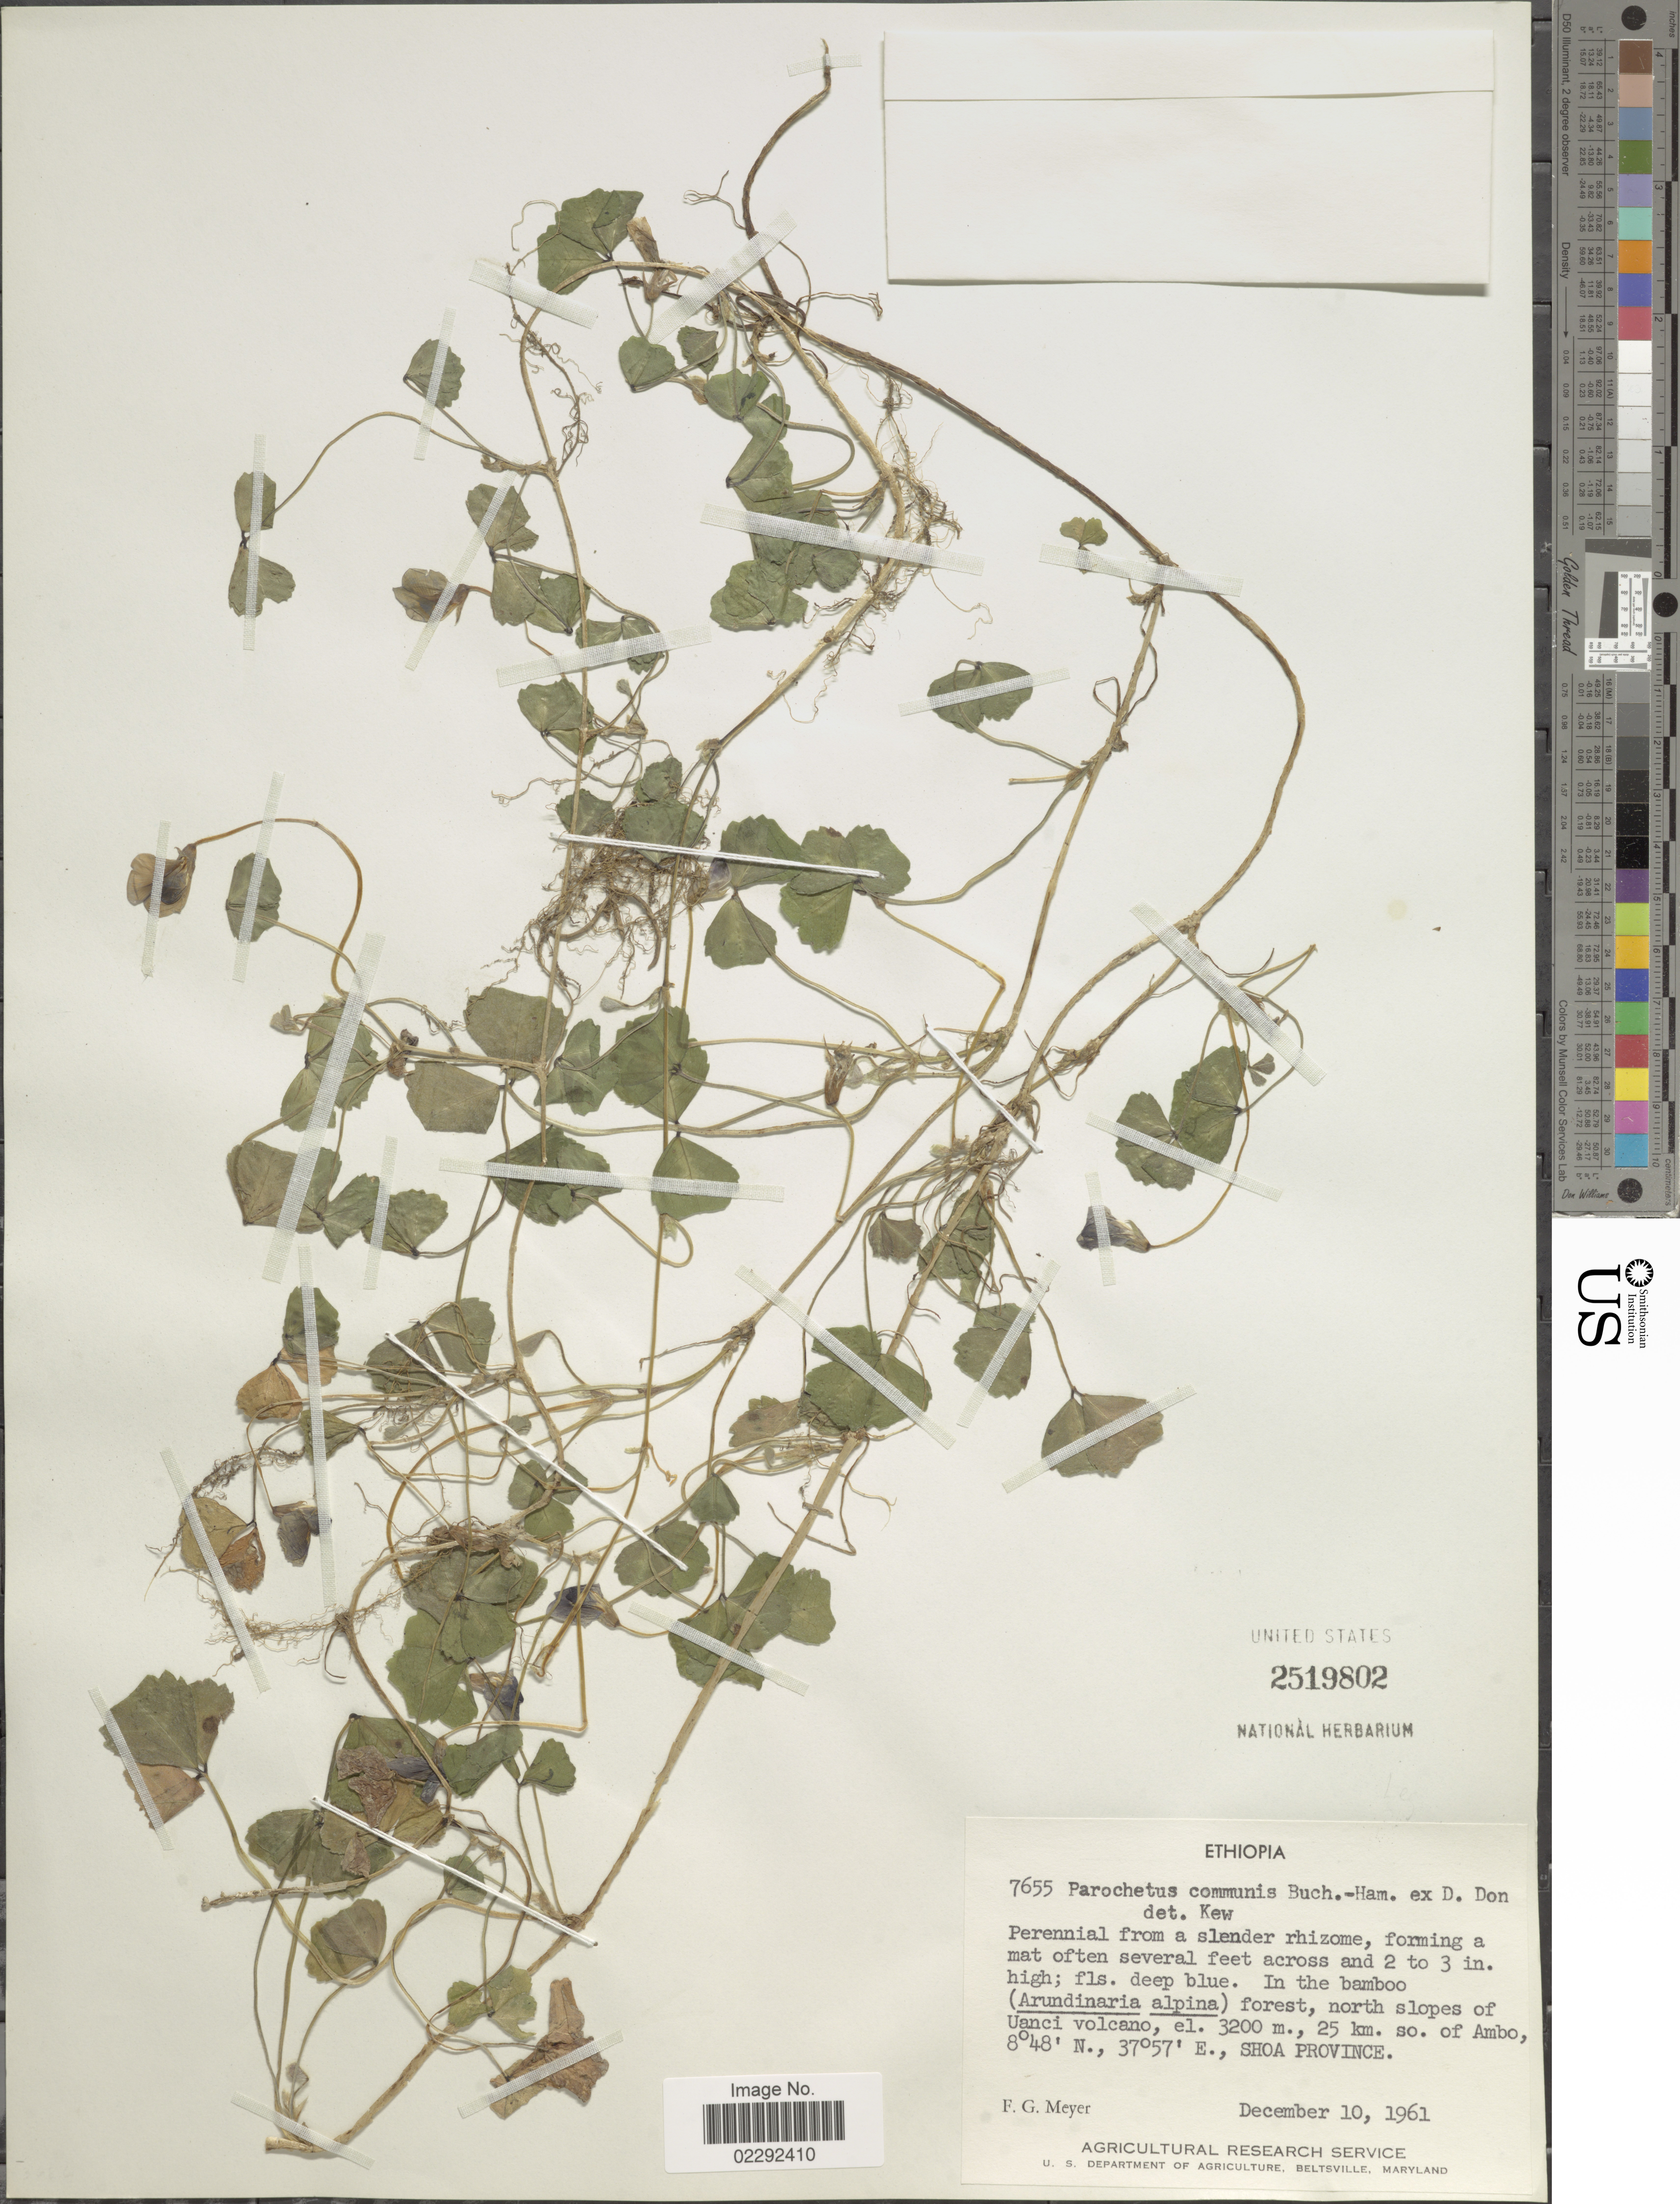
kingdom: Plantae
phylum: Tracheophyta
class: Magnoliopsida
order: Fabales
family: Fabaceae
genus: Parochetus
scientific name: Parochetus communis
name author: Buch.-Ham. ex D. Don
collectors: F. G. Meyer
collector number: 7655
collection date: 1961-12-10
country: Ethiopia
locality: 25 km. so. of Ambo, Shoa Province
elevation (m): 3200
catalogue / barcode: US 2519802